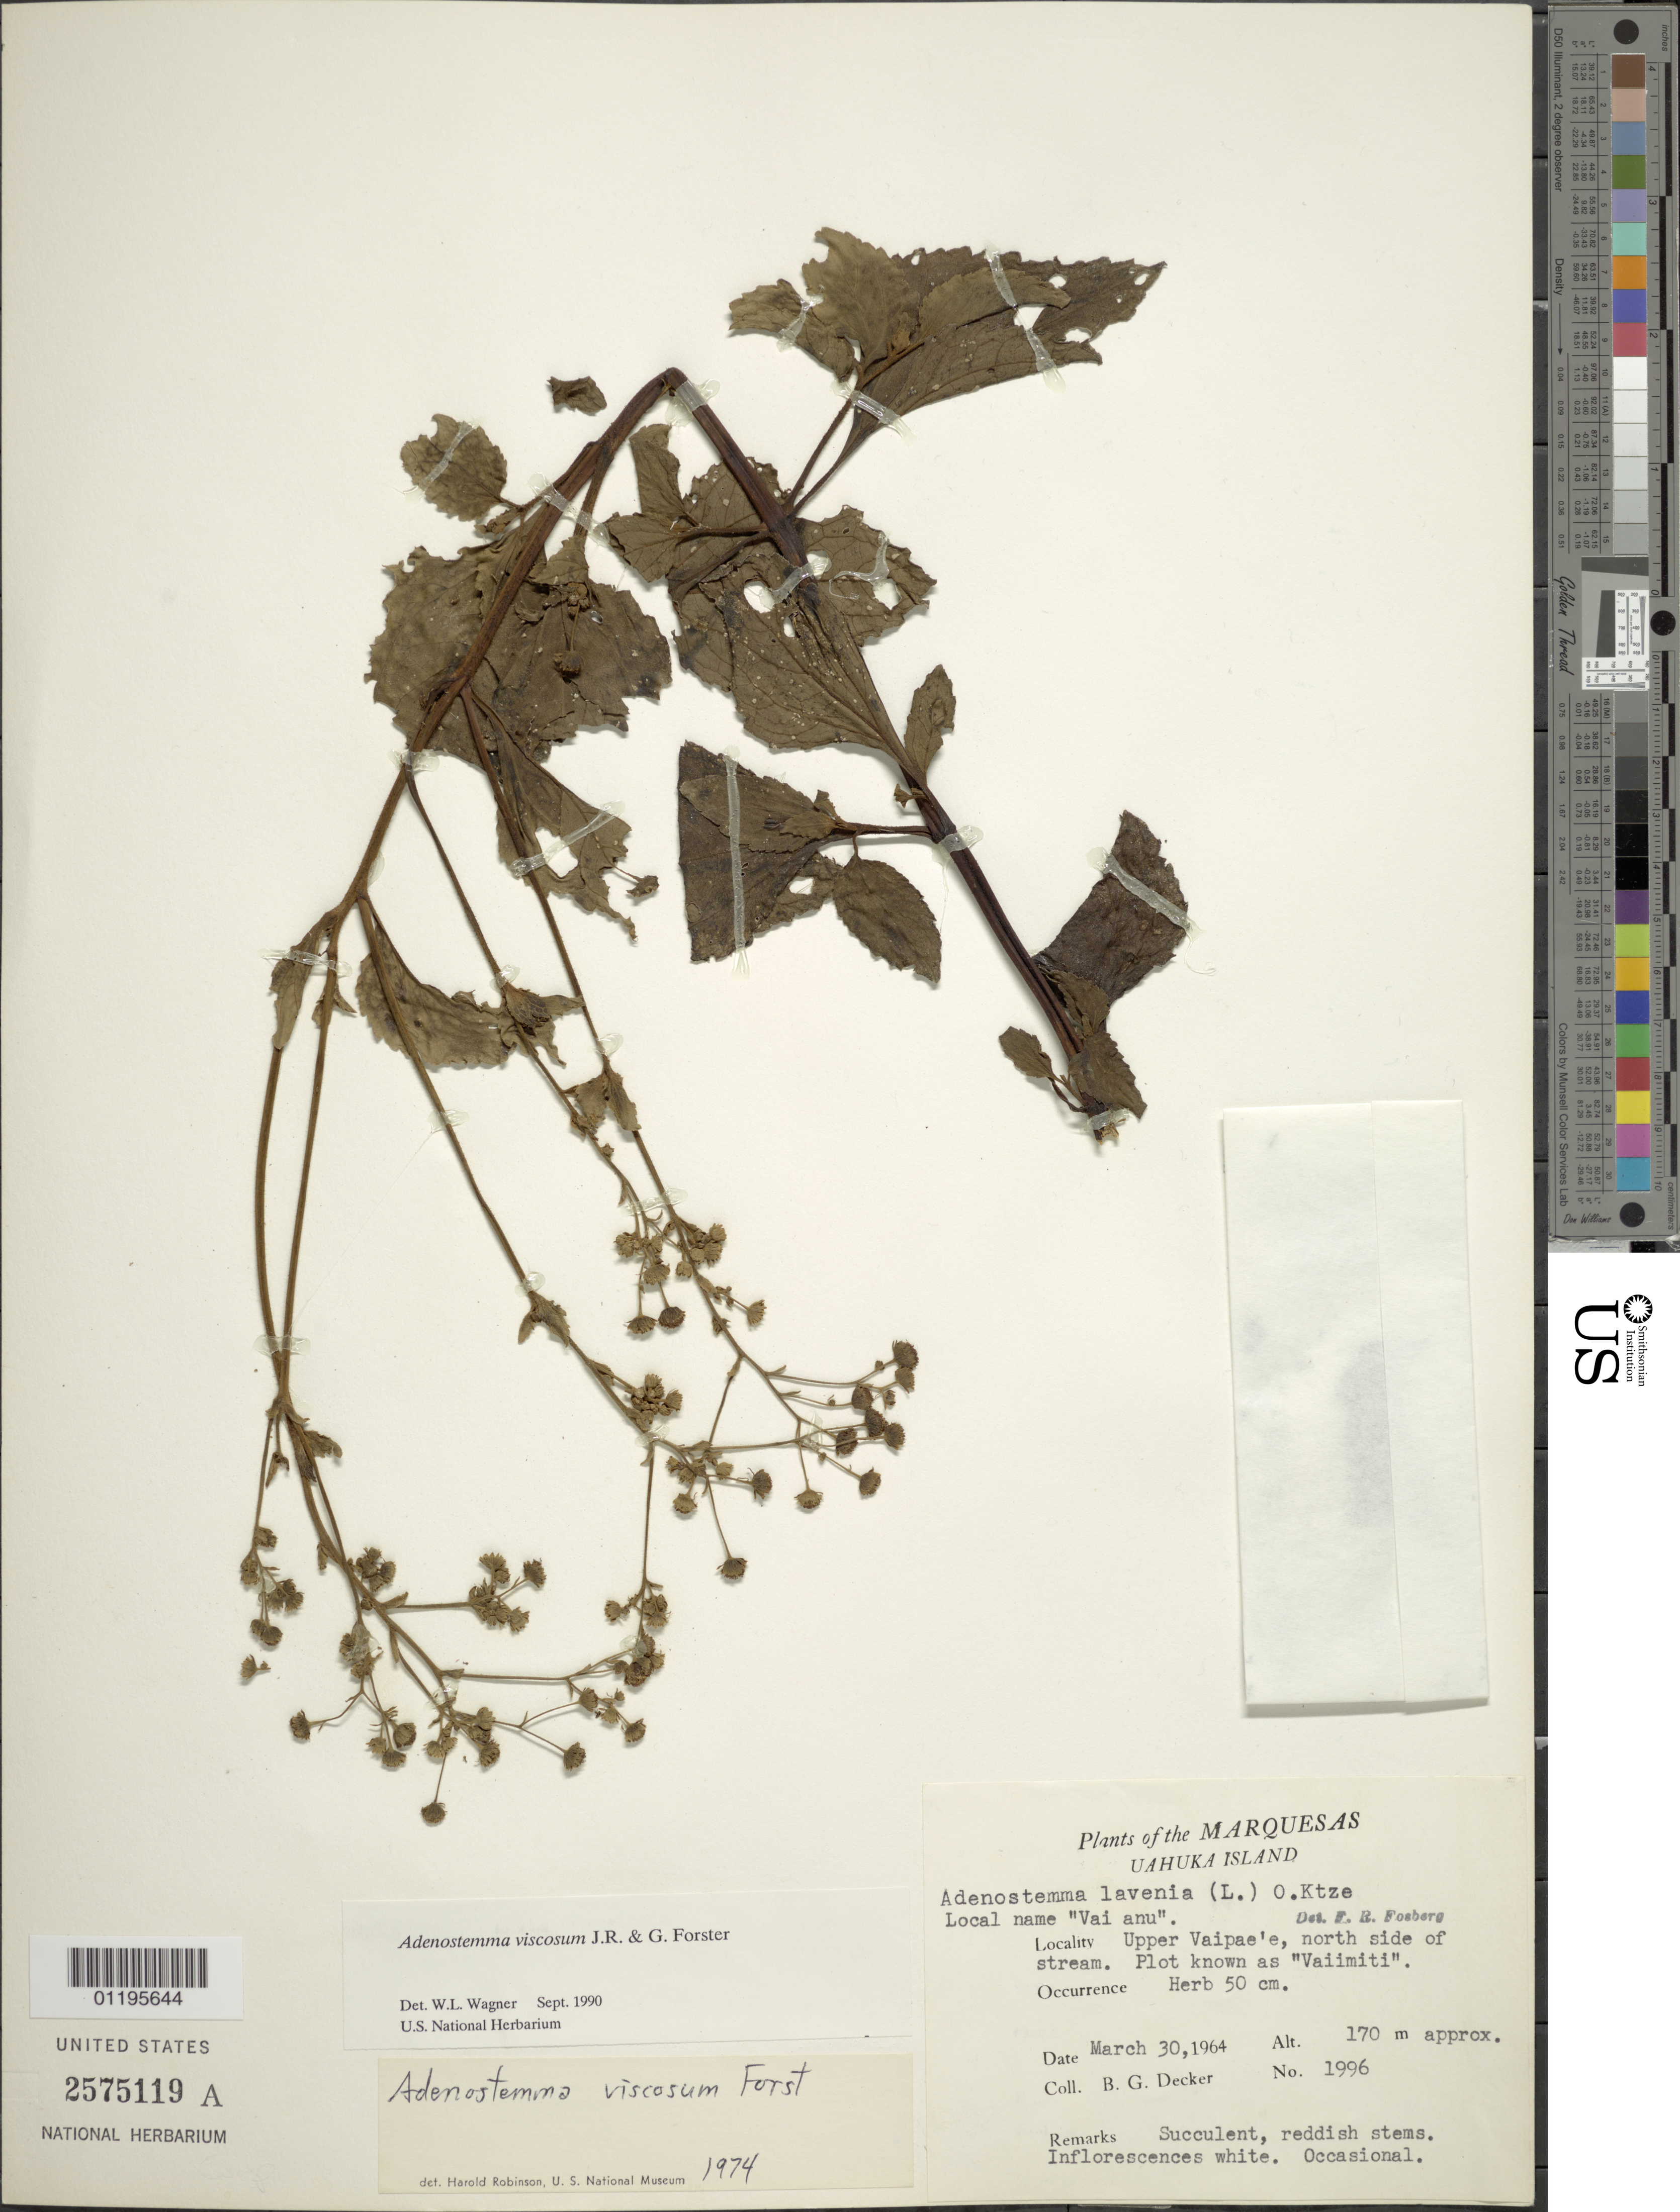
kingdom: Plantae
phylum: Tracheophyta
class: Magnoliopsida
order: Asterales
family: Asteraceae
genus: Adenostemma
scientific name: Adenostemma viscosum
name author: J.R. Forst. & G. Forst.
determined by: Wagner, W. L., (BOT), Smithsonian Institution - National Museum of Natural History (UNITED STATES)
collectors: B. G. Decker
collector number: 1996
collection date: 1964-03-30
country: French Polynesia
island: Ua Huka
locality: Upper Vaipae'e, N side of stream, plot known as Vaiimiti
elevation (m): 170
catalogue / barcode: US 2575119A